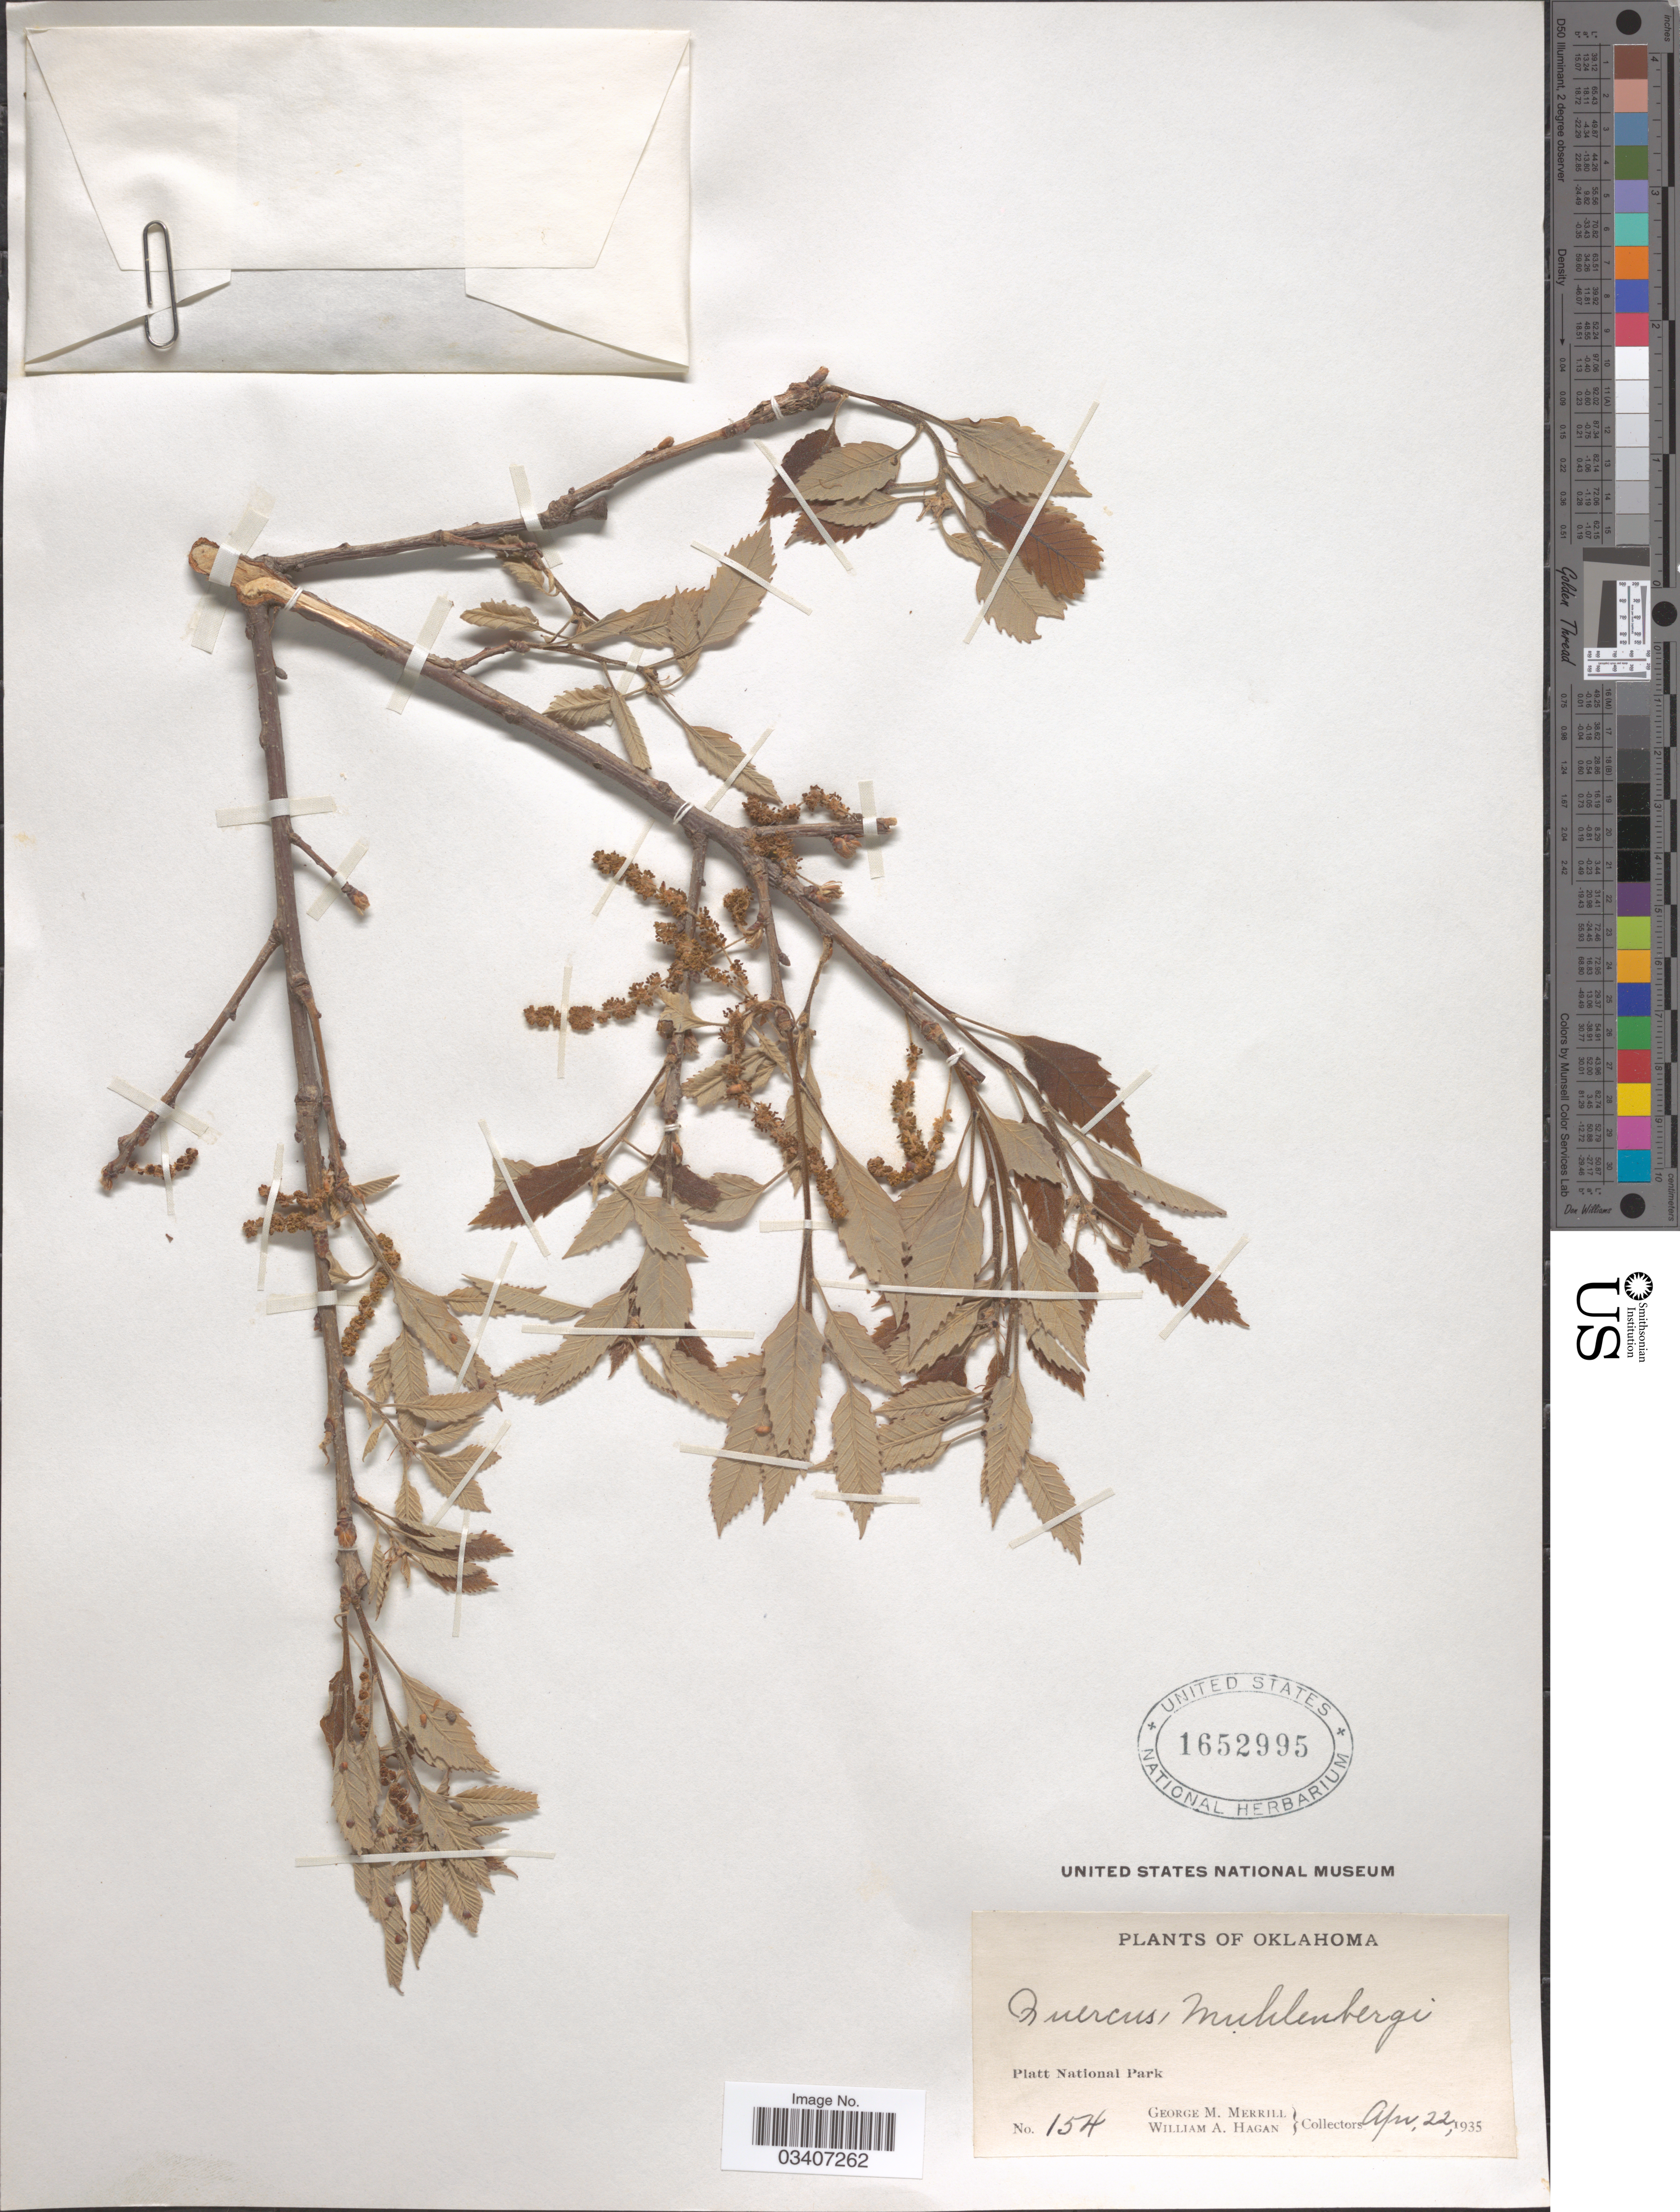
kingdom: Plantae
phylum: Tracheophyta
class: Magnoliopsida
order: Fagales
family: Fagaceae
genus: Quercus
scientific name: Quercus muehlenbergii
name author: Engelm.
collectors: G. M. Merrill & W. Hagan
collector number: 154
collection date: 1935-04-22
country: United States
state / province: Oklahoma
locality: Platt National Park.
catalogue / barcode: US 1652995